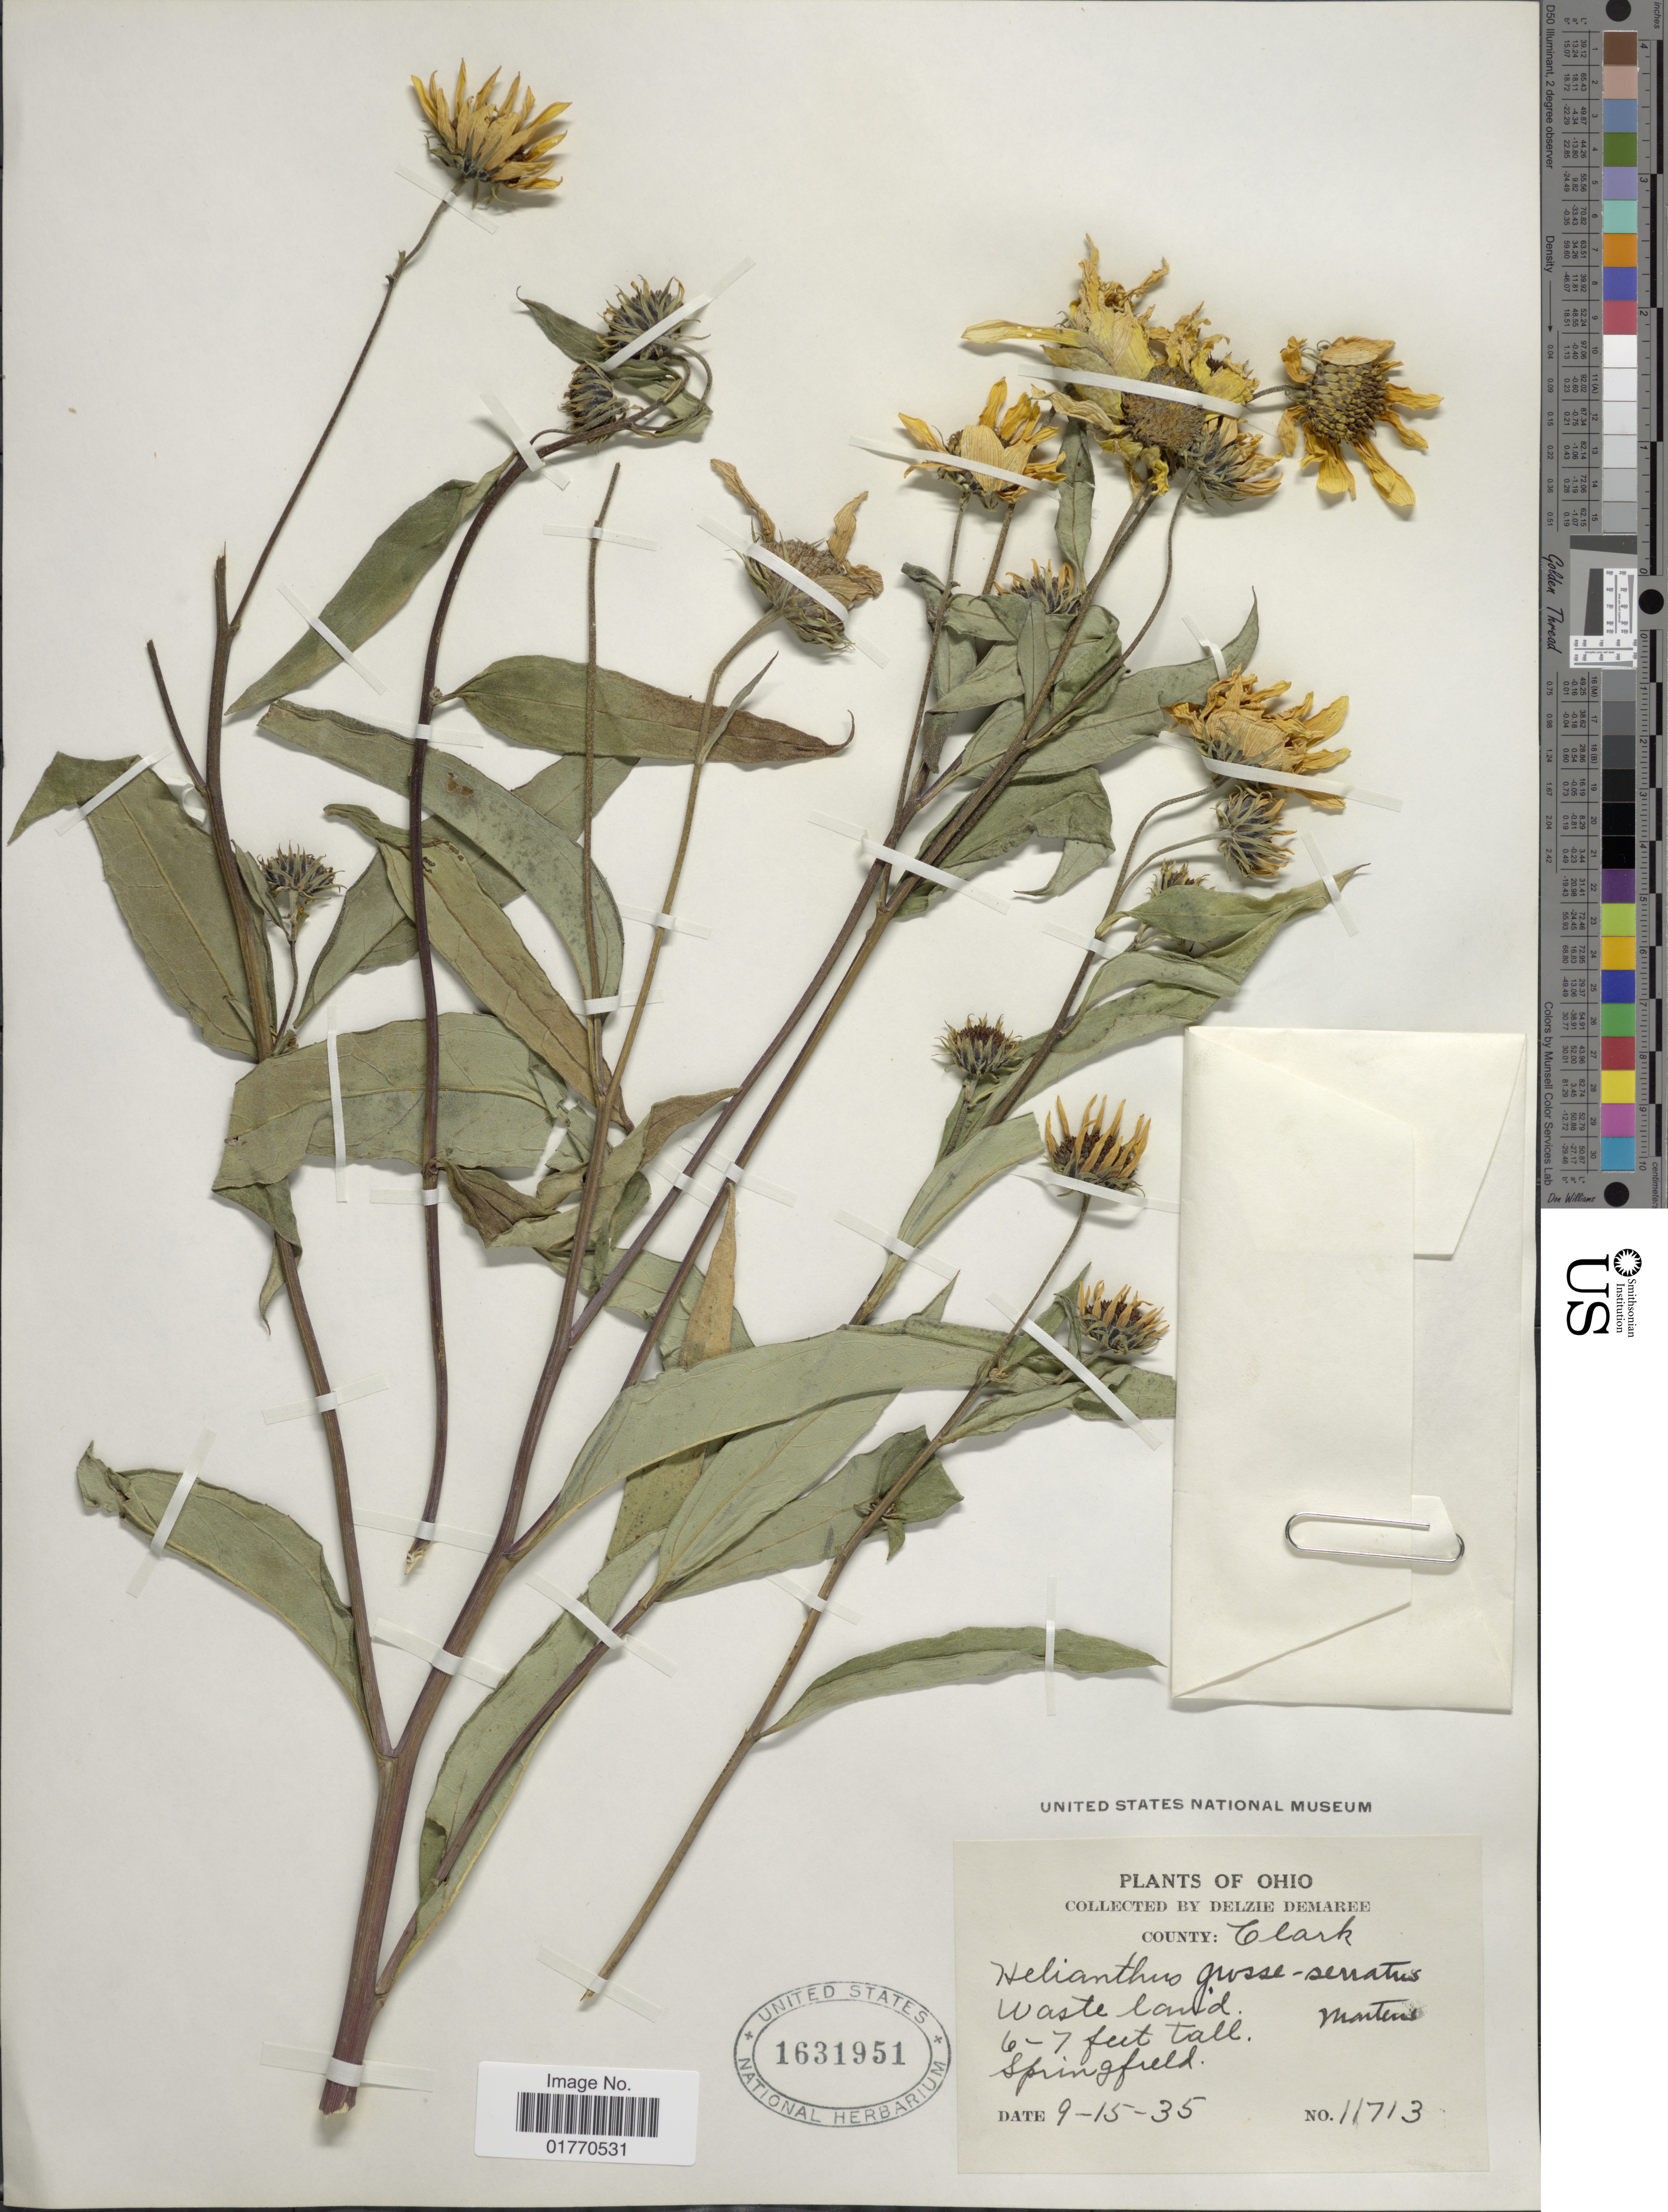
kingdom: Plantae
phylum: Tracheophyta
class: Magnoliopsida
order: Asterales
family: Asteraceae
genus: Helianthus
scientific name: Helianthus grosseserratus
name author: M. Martens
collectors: D. Demaree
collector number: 11713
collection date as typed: Transcribed d/m/y: 15/9/35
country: United States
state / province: Ohio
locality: County: Clark, Waste land, Springfield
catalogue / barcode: US 1631951